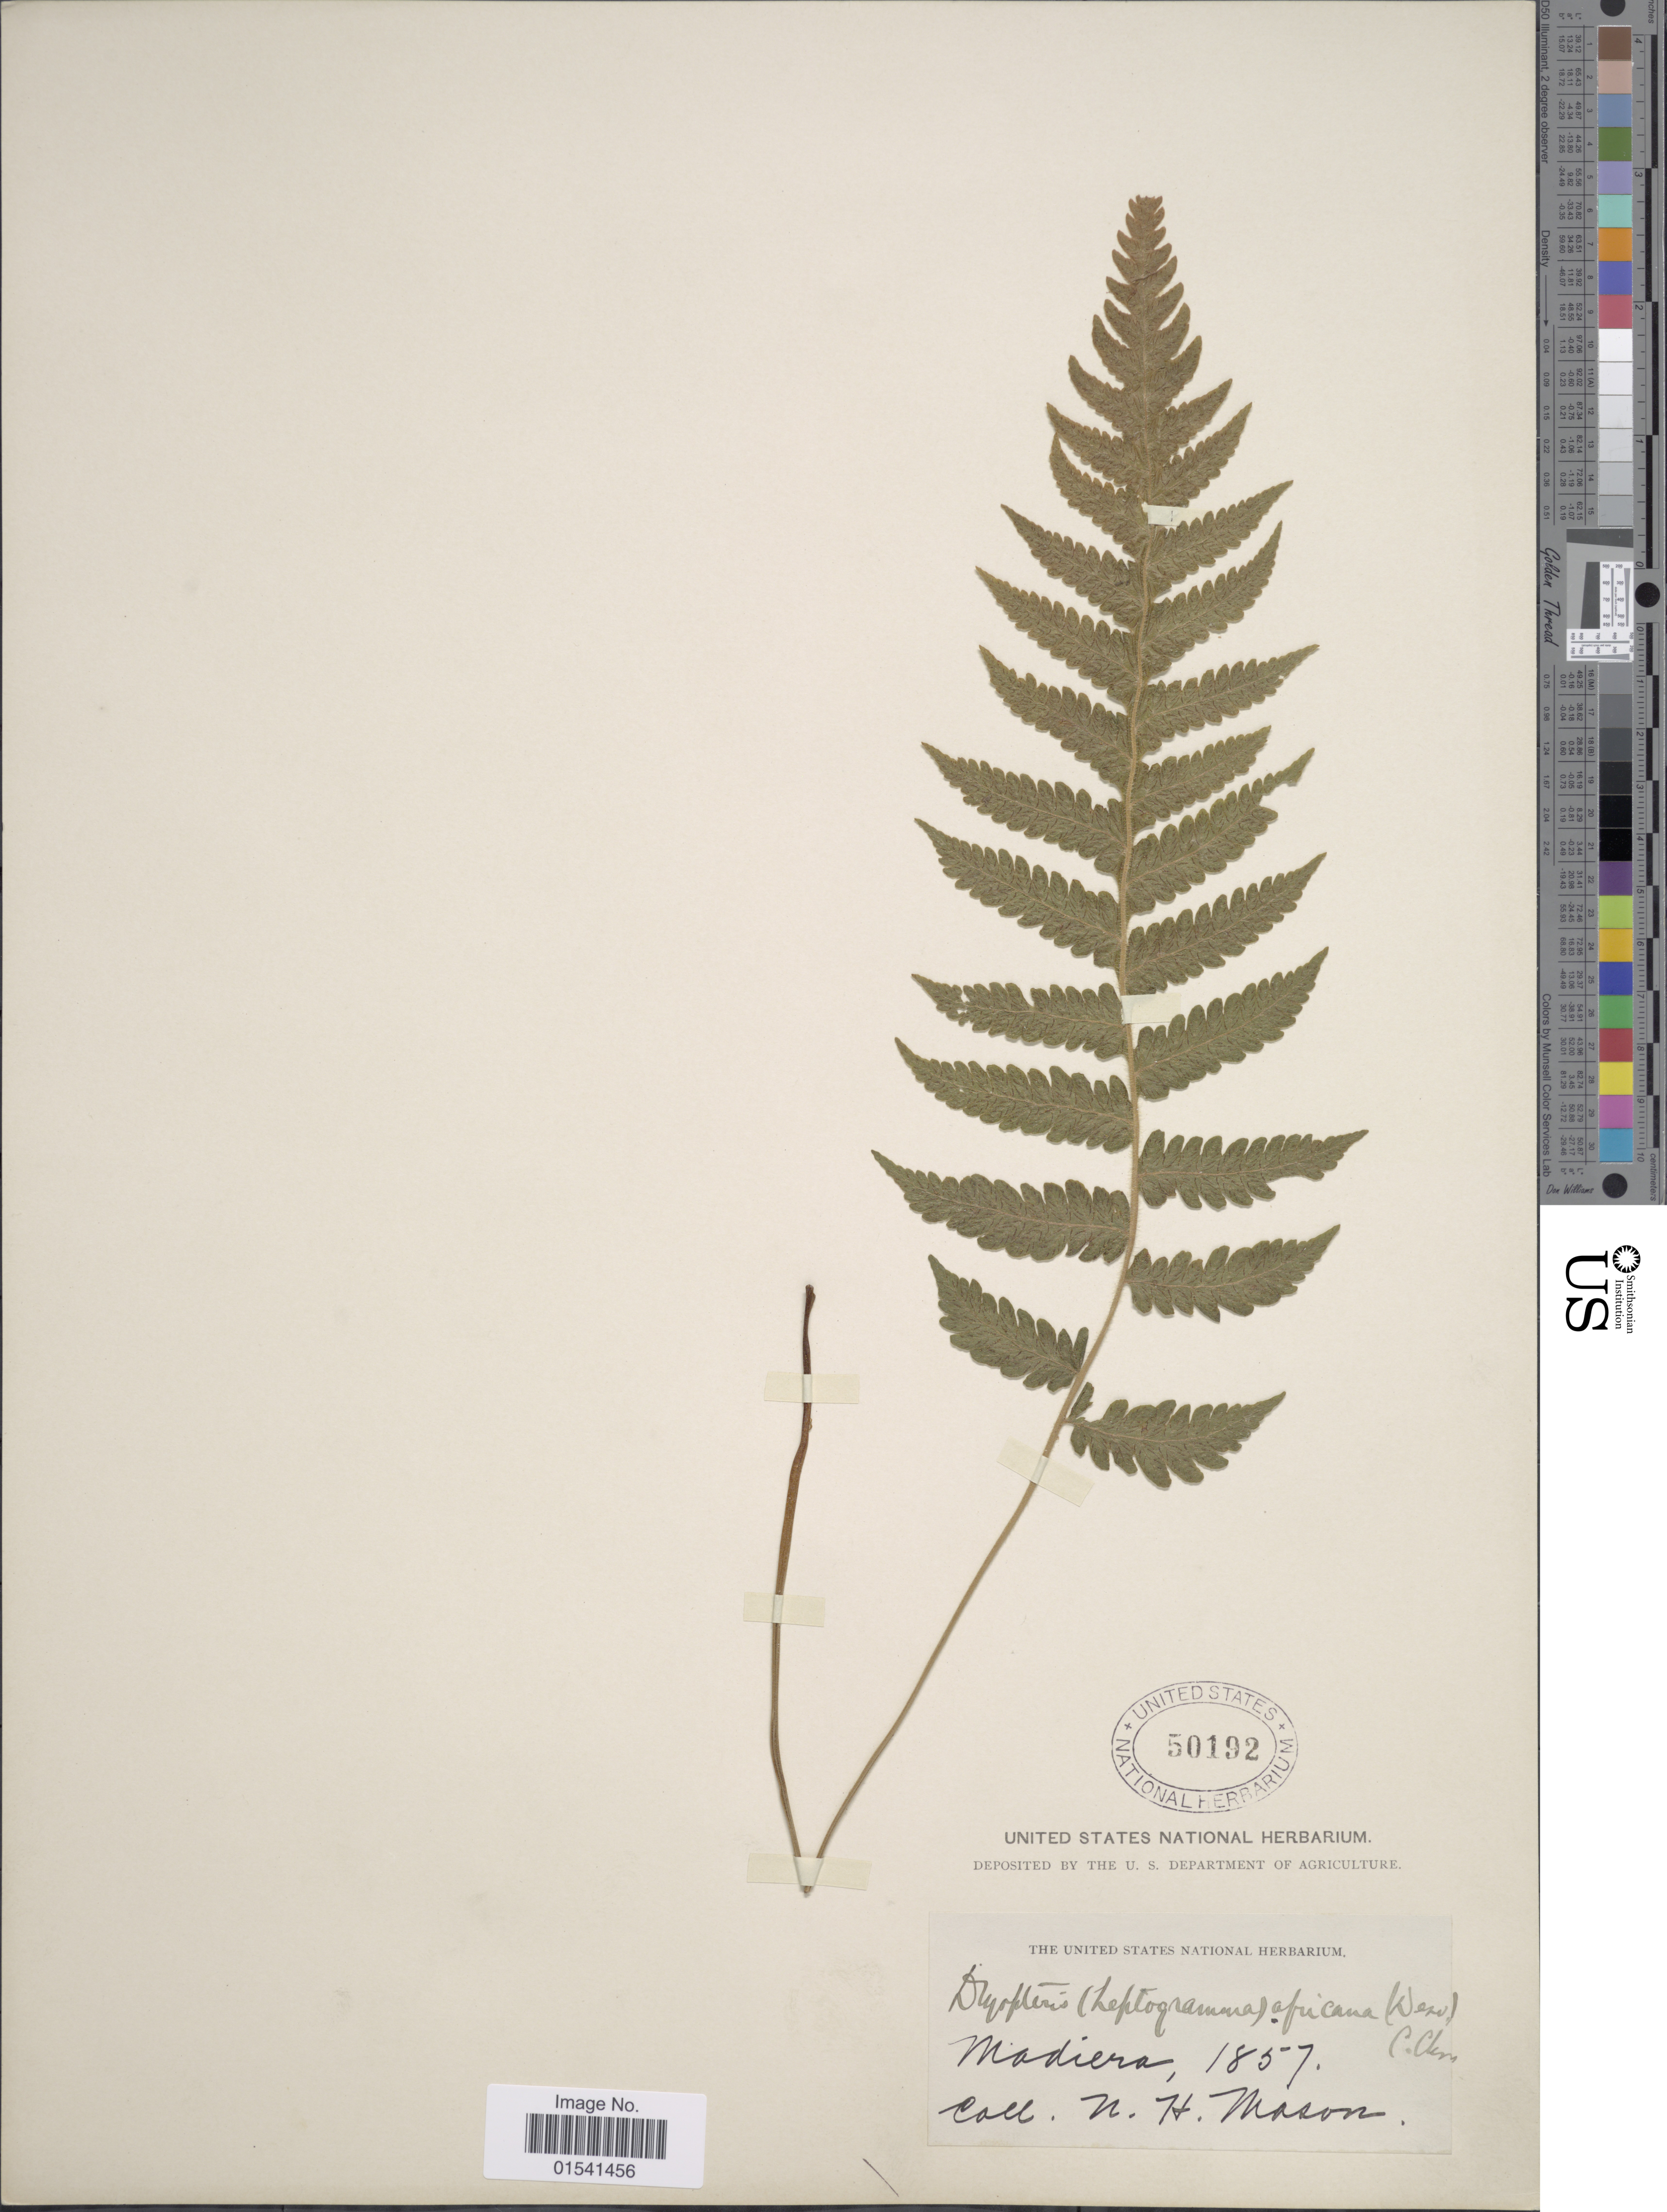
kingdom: Plantae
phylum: Tracheophyta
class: Polypodiopsida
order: Polypodiales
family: Thelypteridaceae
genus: Stegnogramma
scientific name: Stegnogramma pozoi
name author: (Lag.) K. Iwats.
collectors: N. Mason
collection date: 1857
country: Portugal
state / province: Madeira (Aut. Reg.)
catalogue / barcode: US 50192